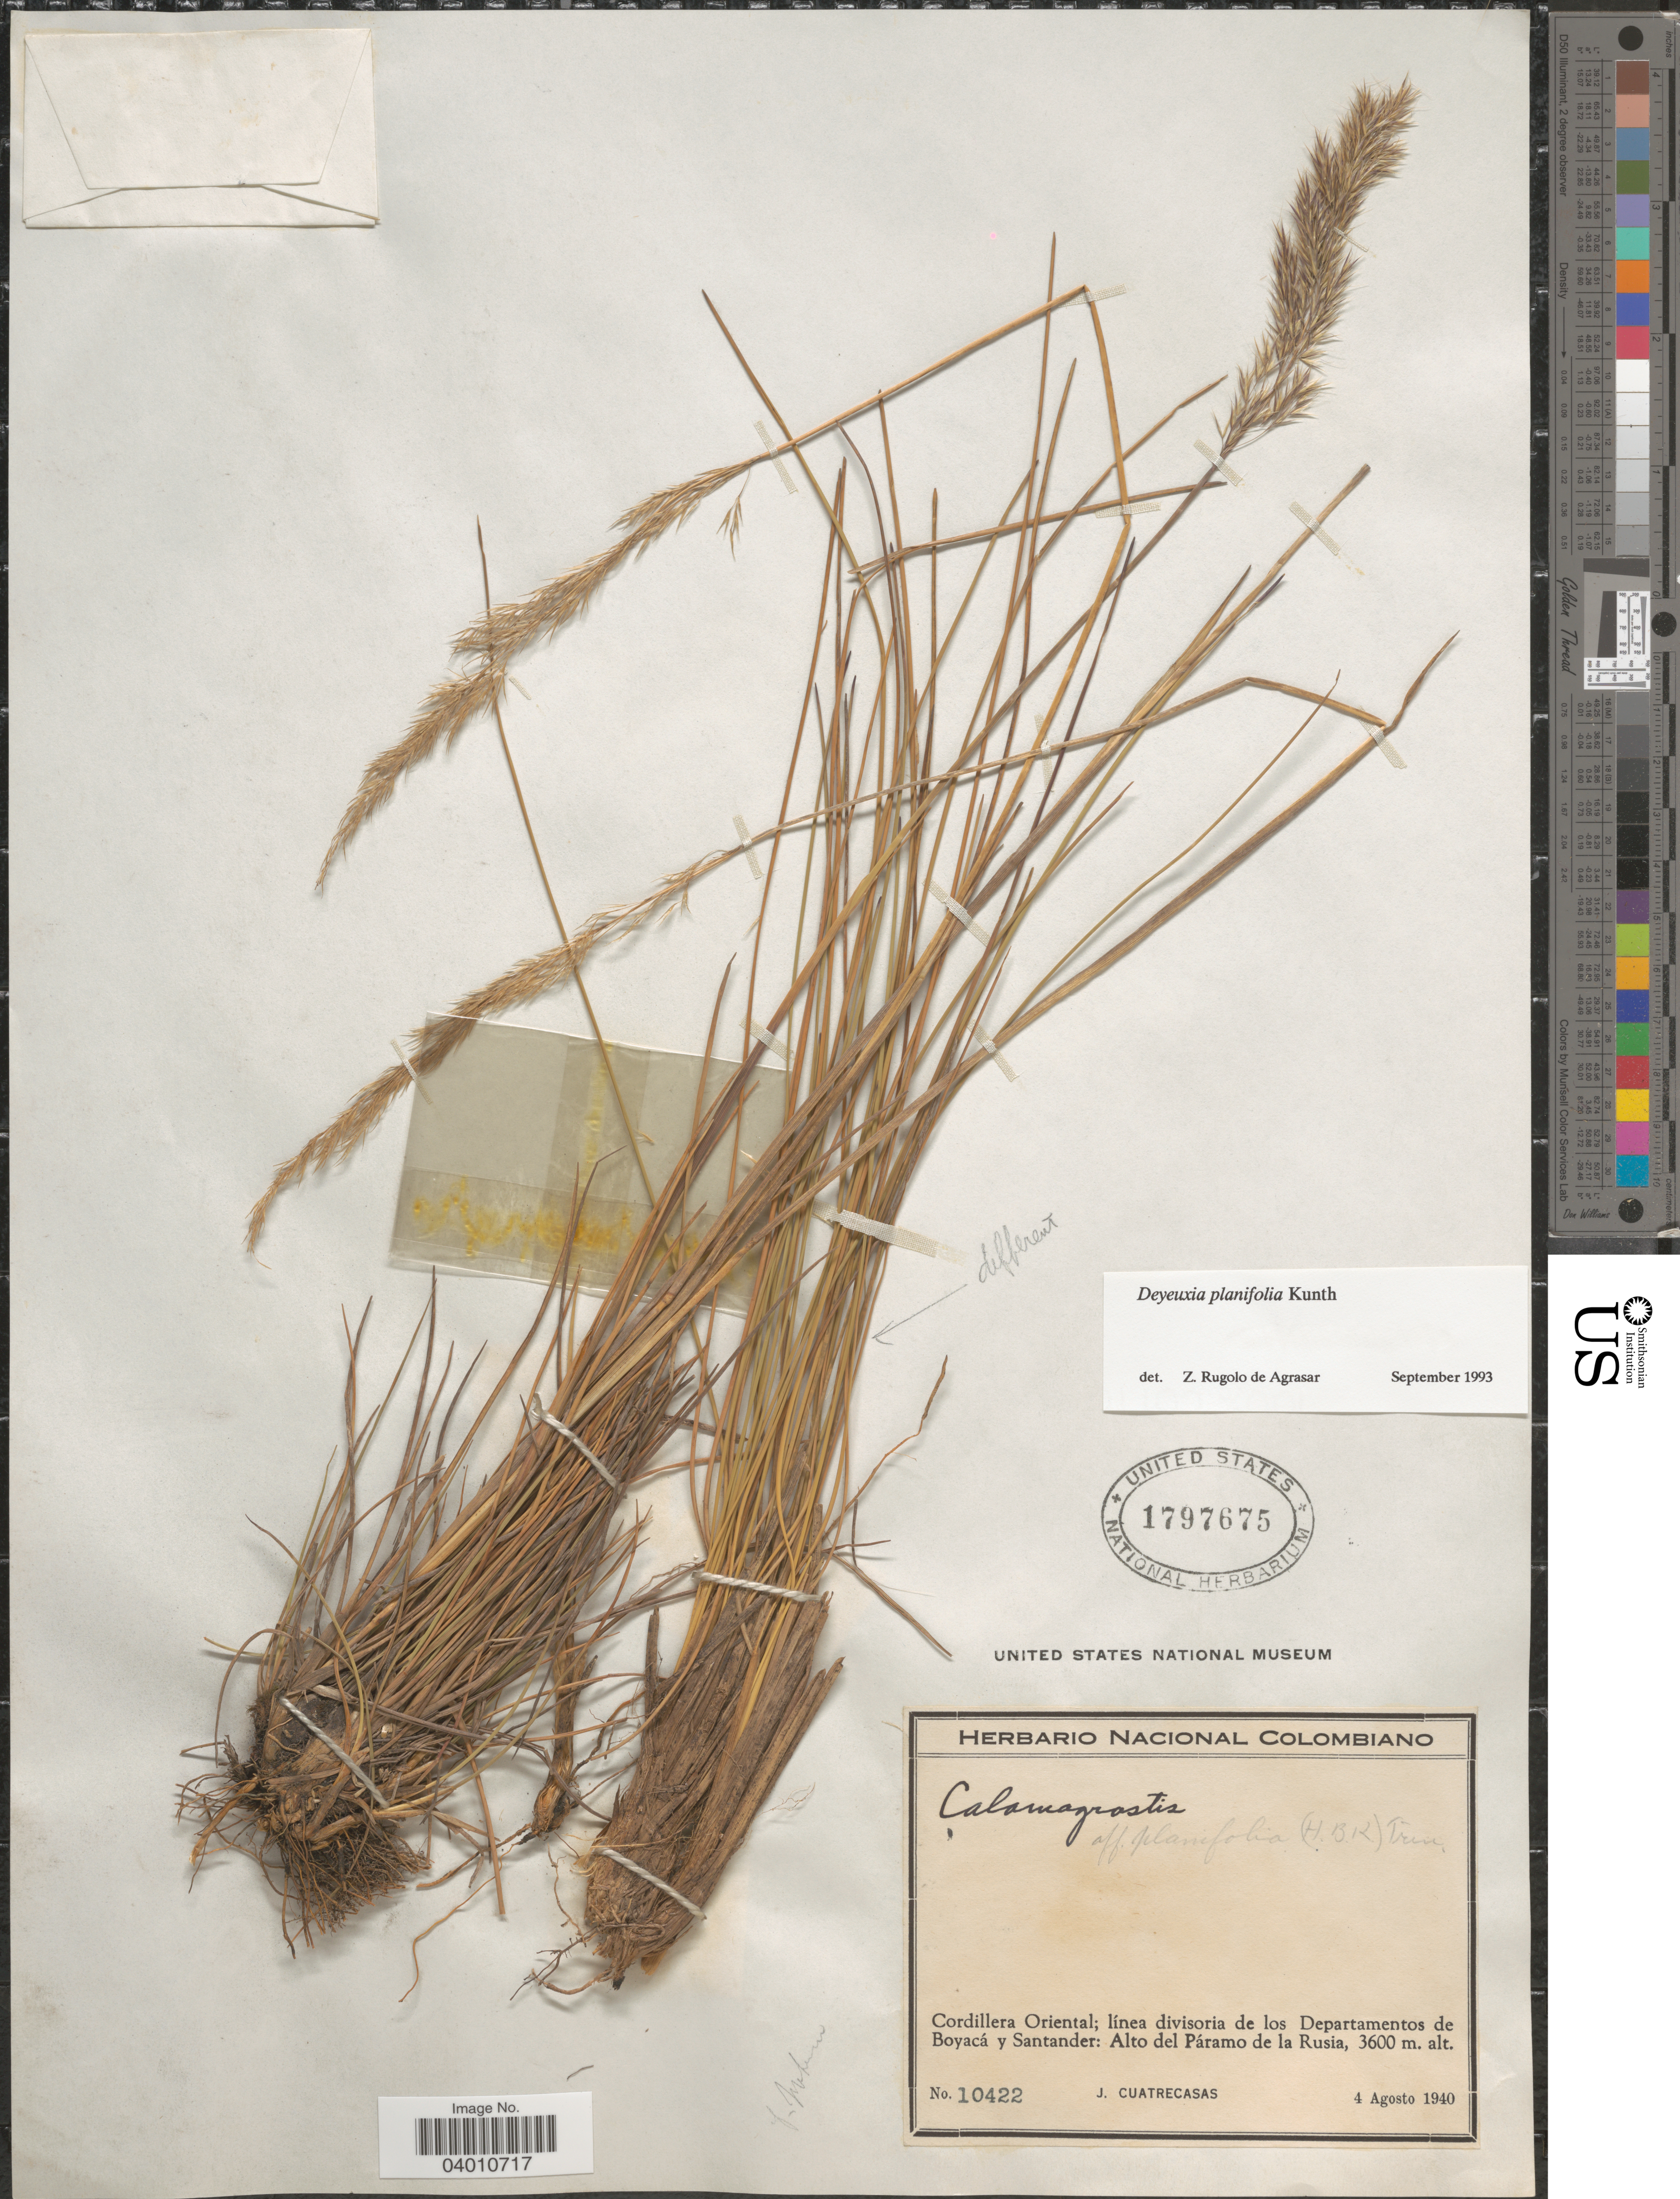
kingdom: Plantae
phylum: Tracheophyta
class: Liliopsida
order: Poales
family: Poaceae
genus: Peyritschia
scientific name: Peyritschia planifolia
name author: (Kunth) P.M. Peterson et al.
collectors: J. Cuatrecasas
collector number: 10422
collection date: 1940-08-04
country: Colombia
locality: Cordillera Oriental; línea divisoria de los Departamentos de Boyacá y Santander: Alto del Páramo de la Rusia.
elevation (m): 3600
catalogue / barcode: US 1797675